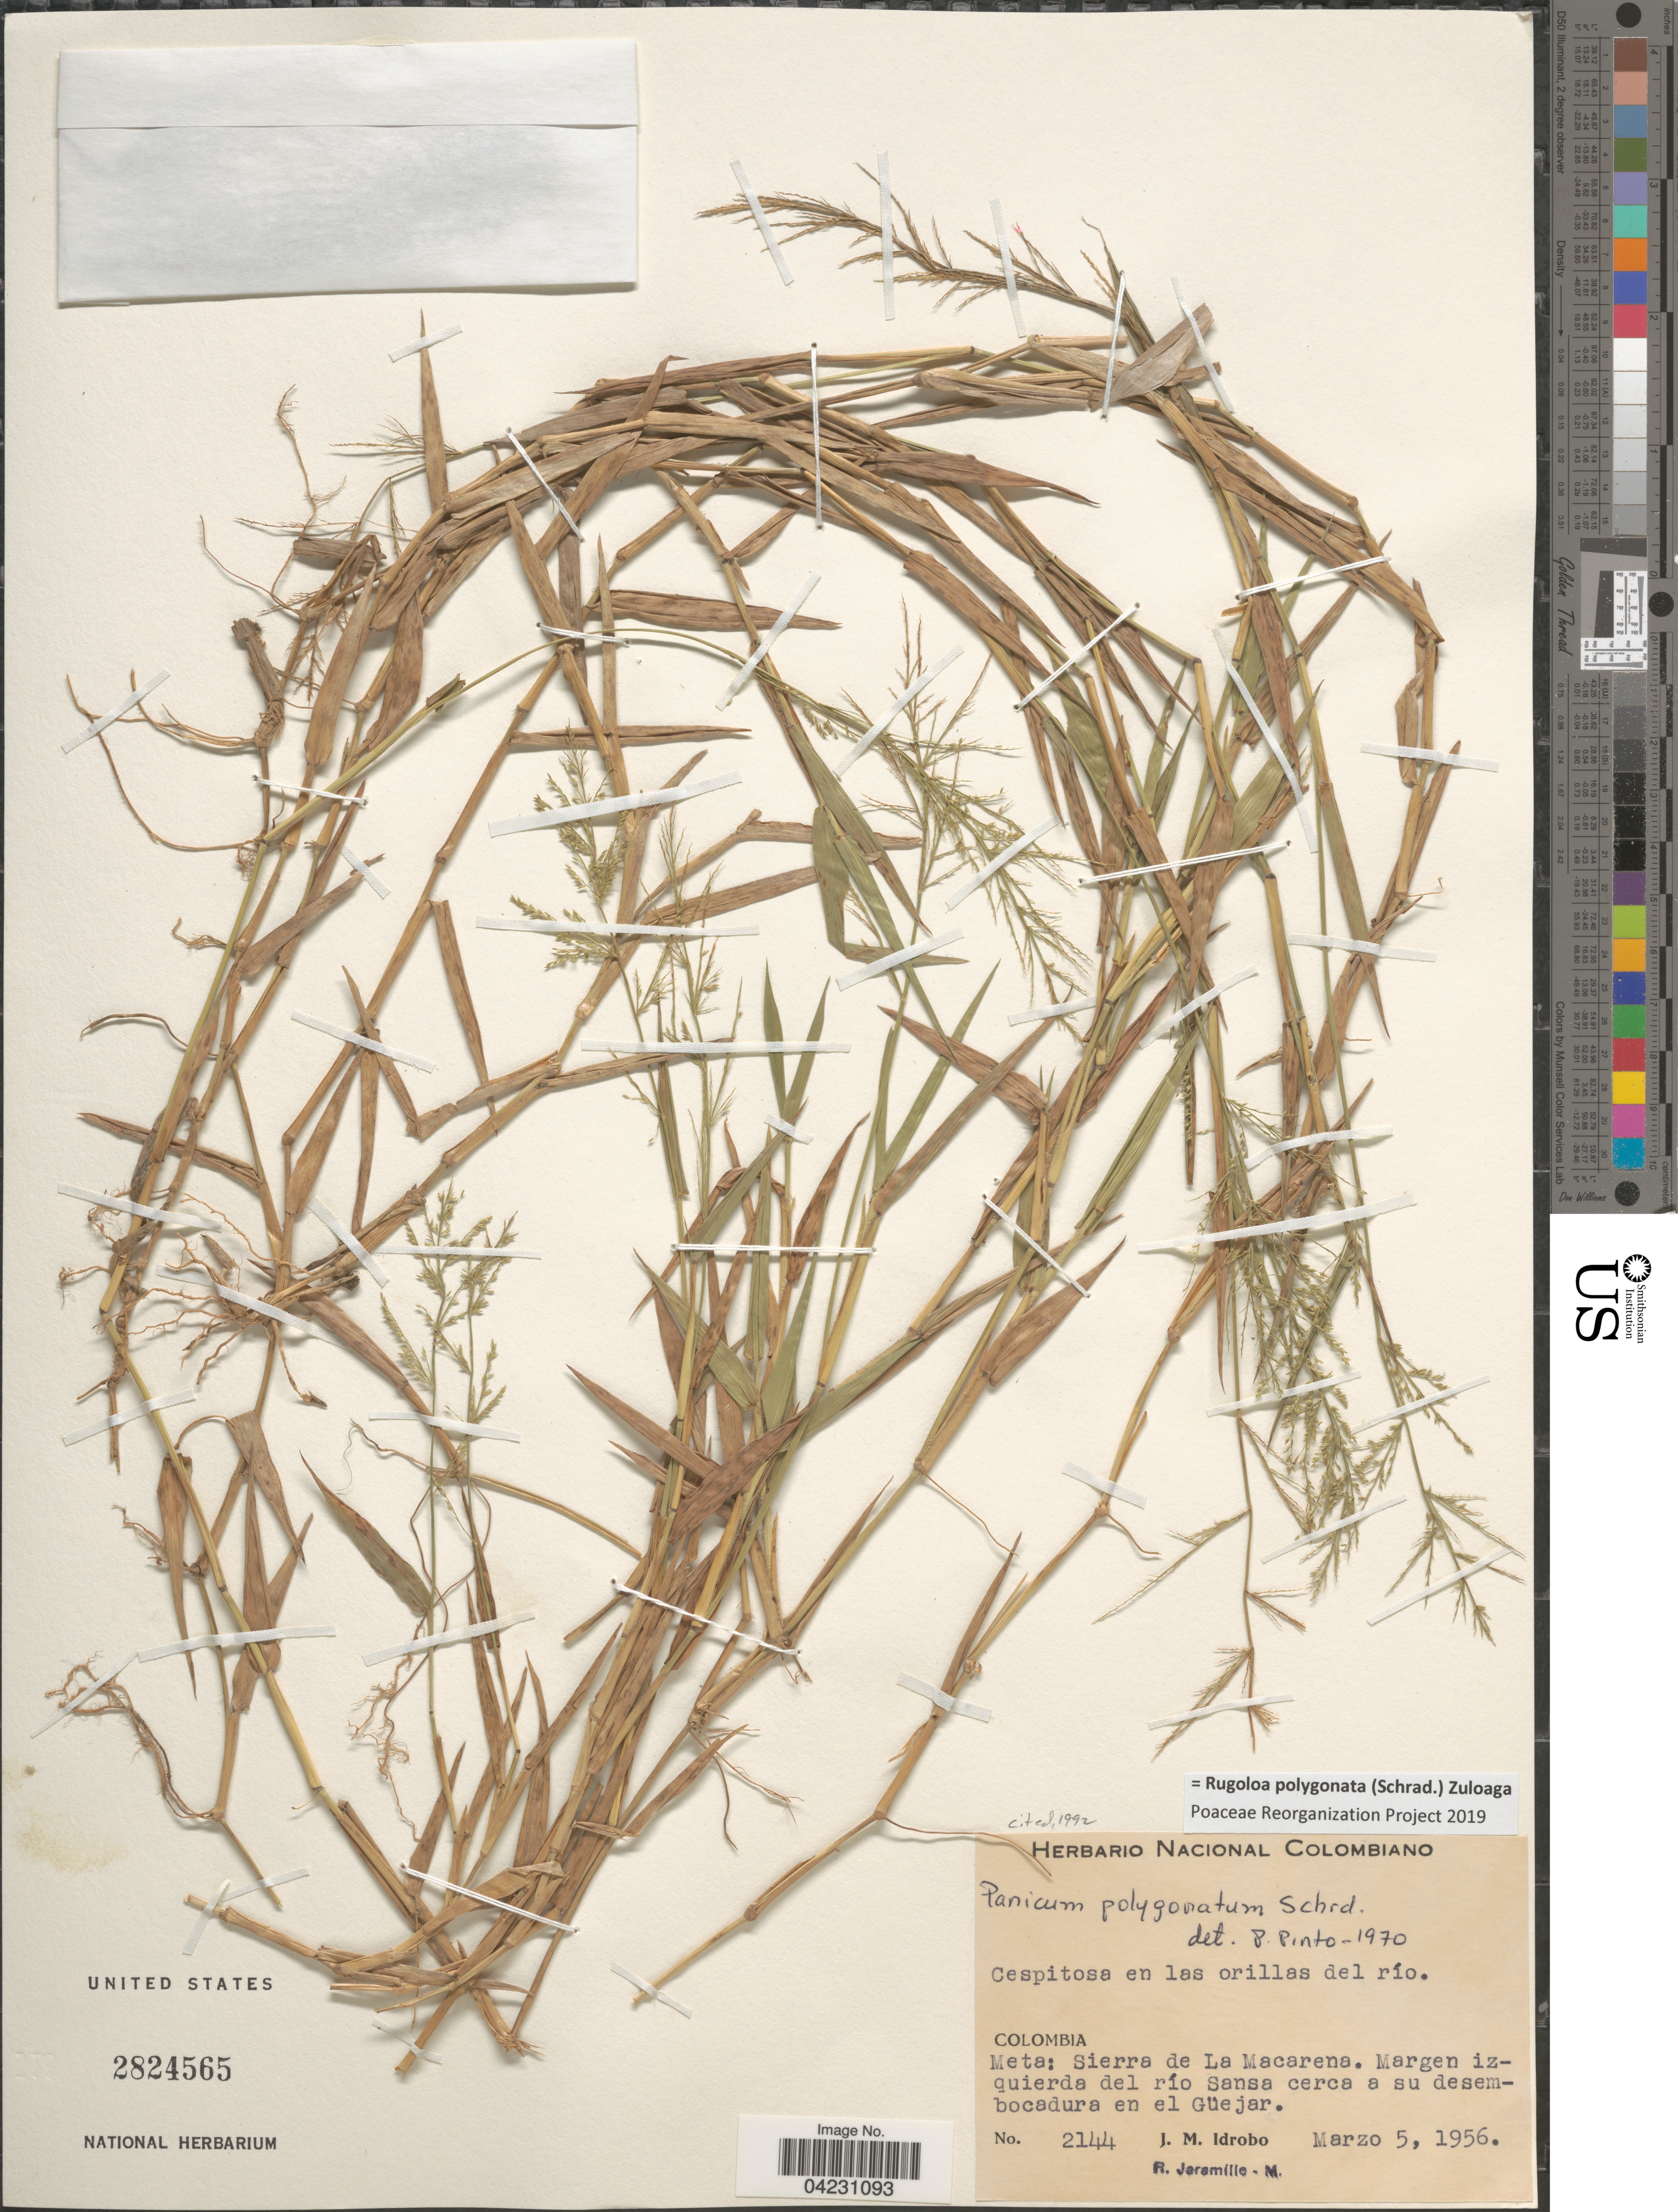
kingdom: Plantae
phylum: Tracheophyta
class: Liliopsida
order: Poales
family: Poaceae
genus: Rugoloa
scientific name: Rugoloa polygonata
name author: (Schrad.) Zuloaga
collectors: J. M. Idrobo & R. Jaramillo M.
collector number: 2144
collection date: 1956-03-05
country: Colombia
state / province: Meta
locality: Meta: Sierra de La Macarena. Margen izquierda del río Sansa cerca a su desembocadura en el Güejar.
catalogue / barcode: US 2824565